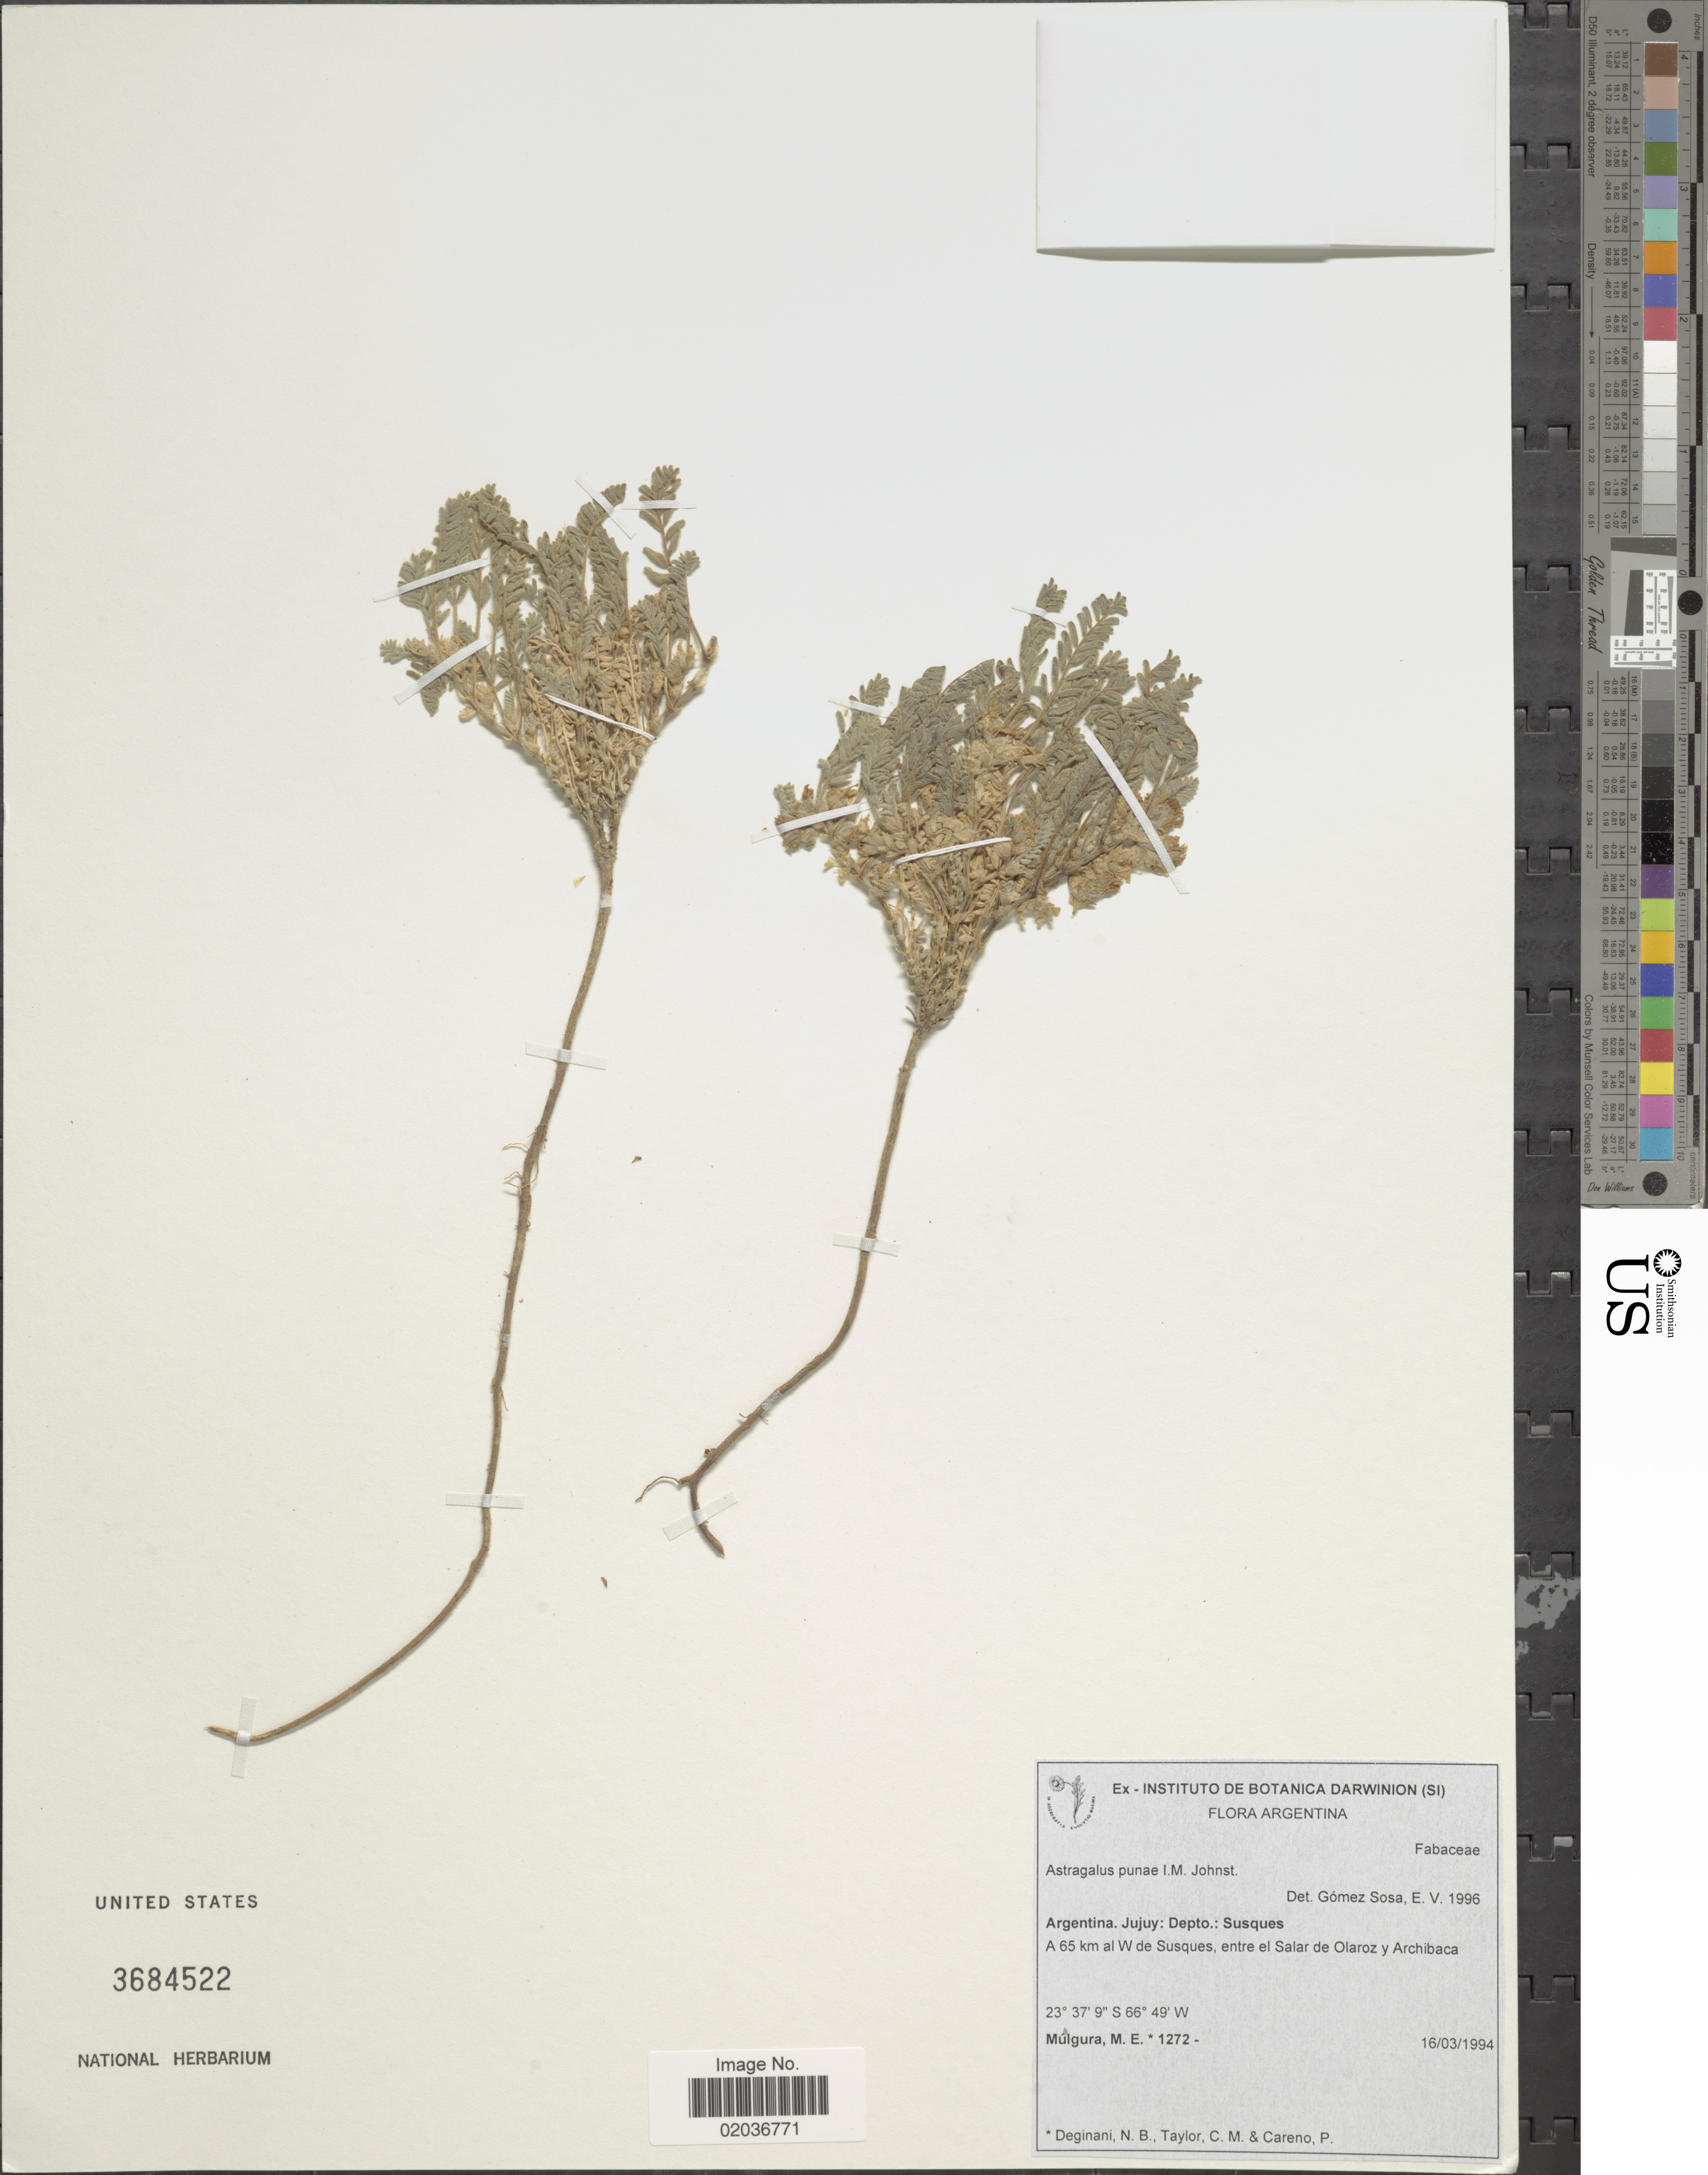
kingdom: Plantae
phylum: Tracheophyta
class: Magnoliopsida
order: Fabales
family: Fabaceae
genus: Astragalus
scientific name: Astragalus punae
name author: I.M. Johnst.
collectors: M. Mulgura, N. Deginani, C. M. Taylor & P. Careno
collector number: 1272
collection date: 1994-03-16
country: Argentina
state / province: Jujuy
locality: Jujuy: Depto: Susques, A 65 km al W de Susques, entre el Salar de Olaroz y Archibaca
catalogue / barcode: US 3684522